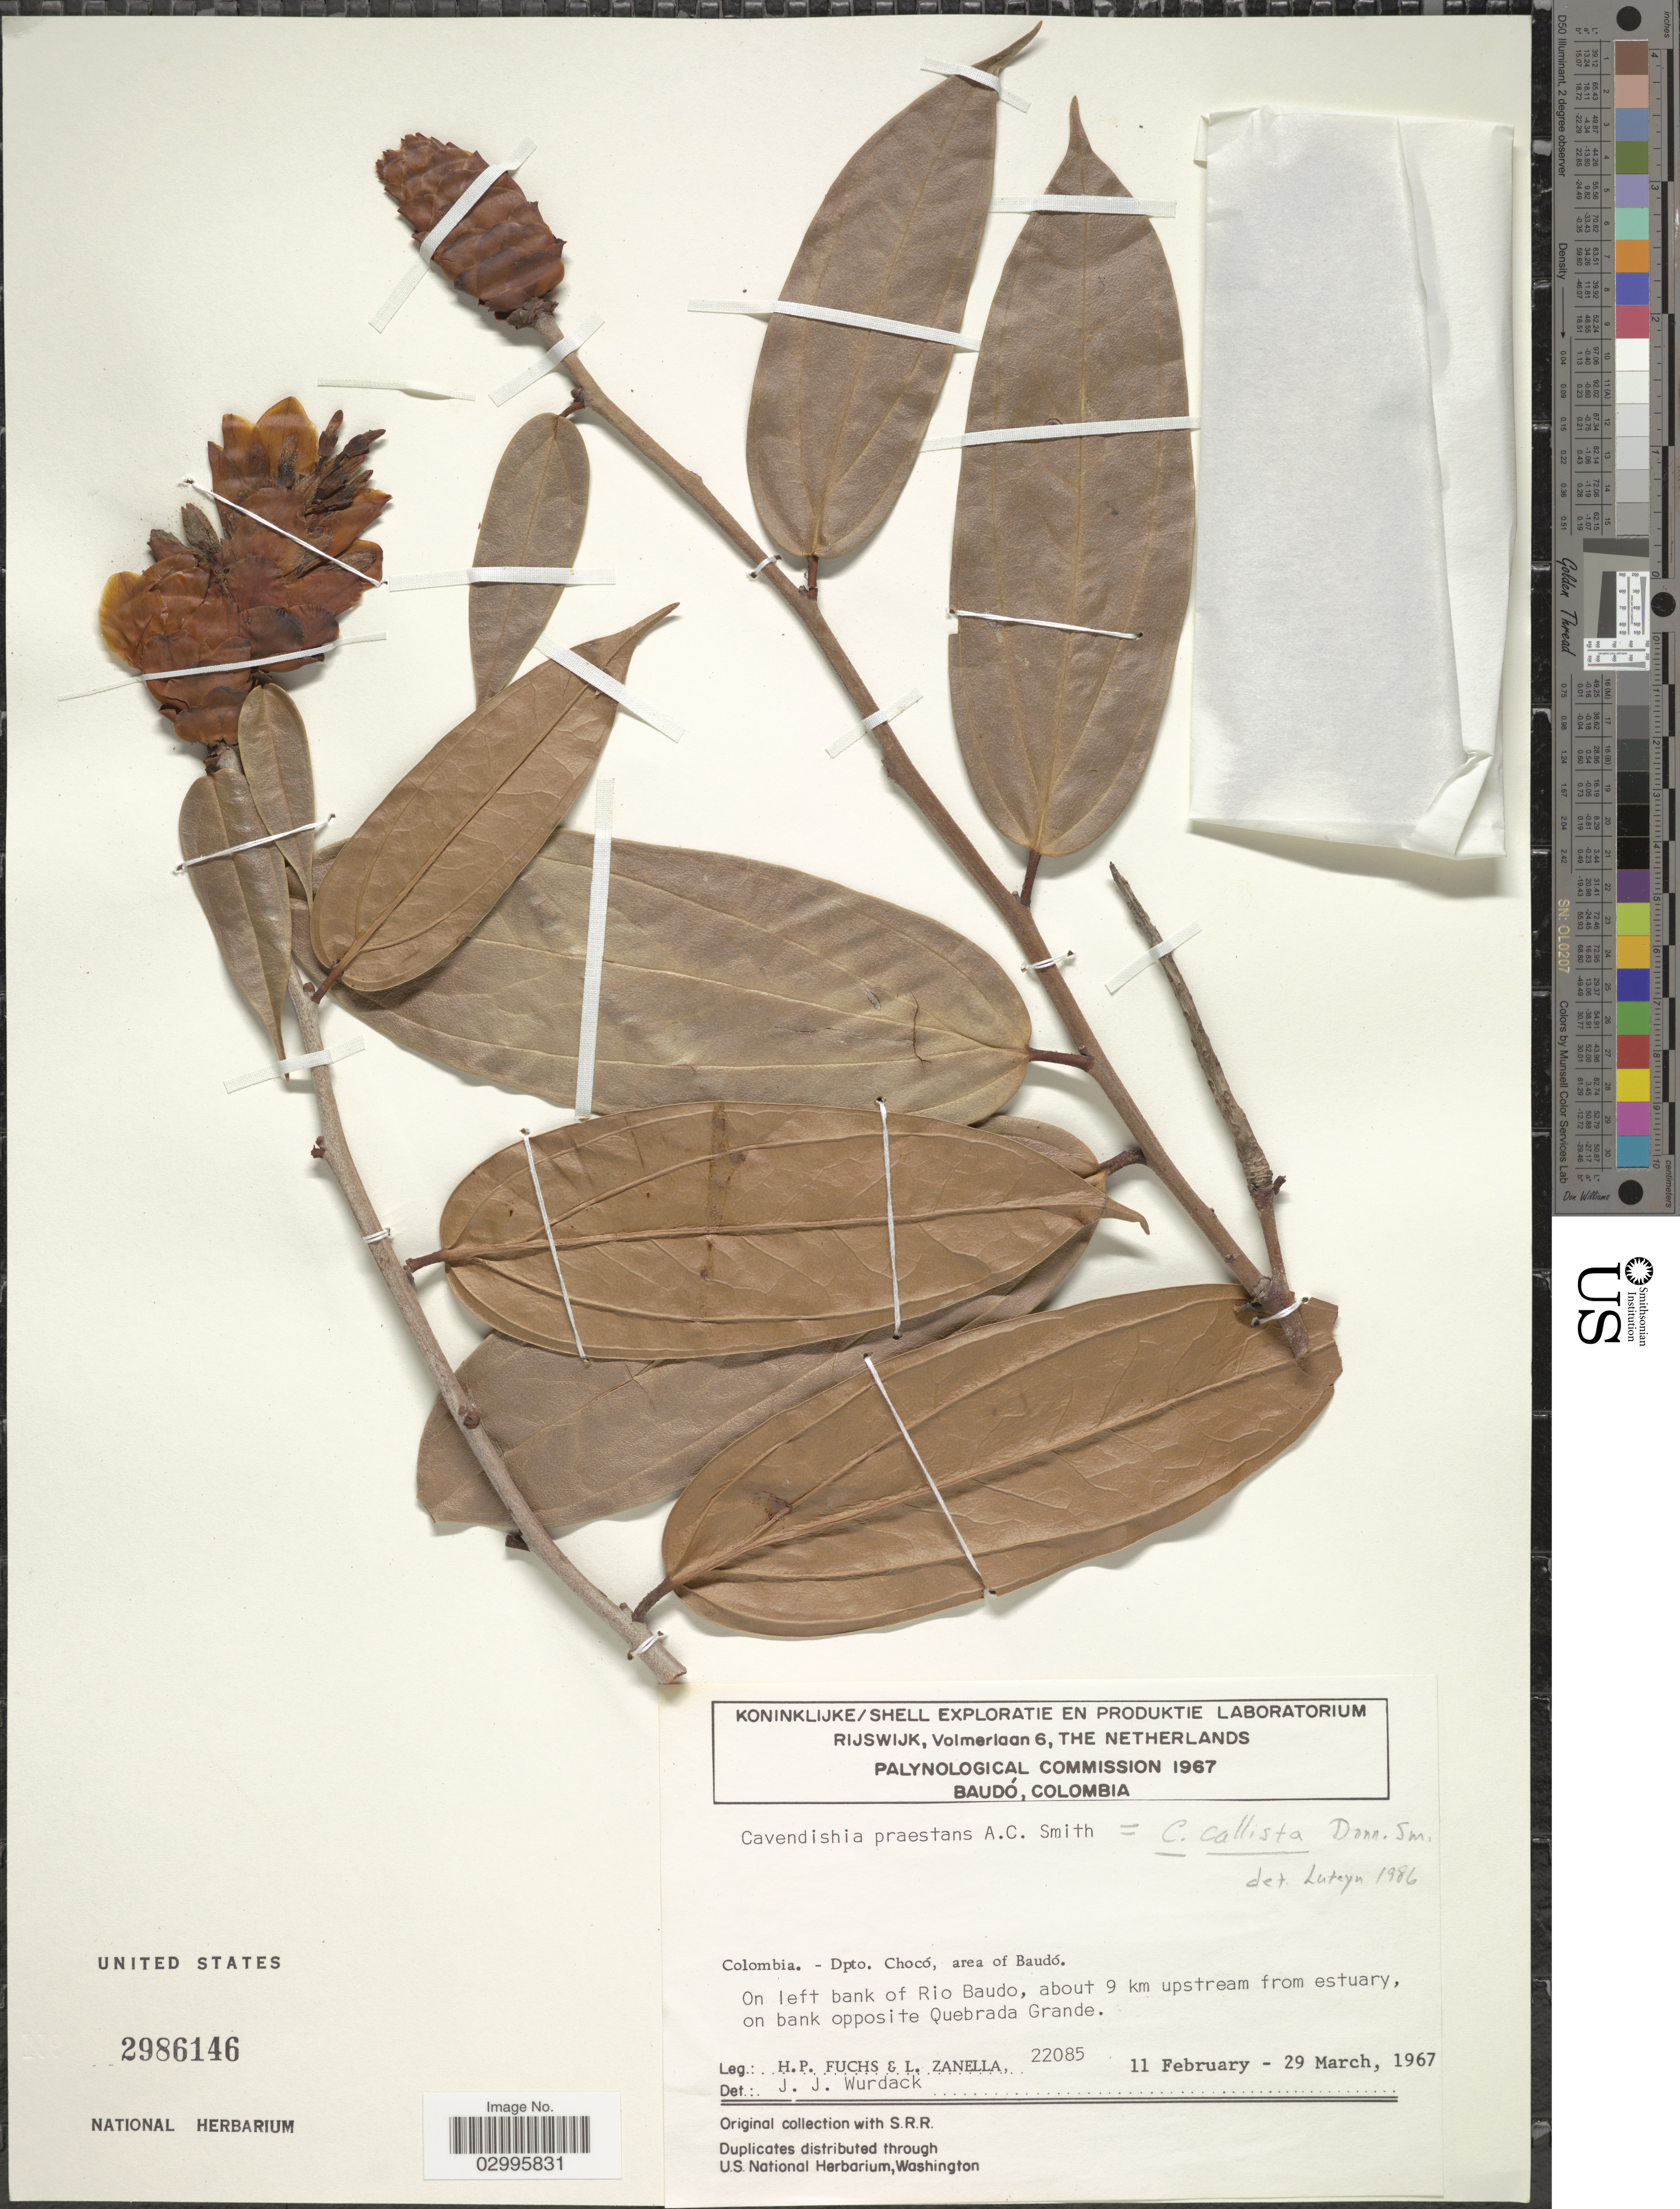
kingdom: Plantae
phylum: Tracheophyta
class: Magnoliopsida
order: Ericales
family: Ericaceae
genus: Cavendishia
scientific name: Cavendishia callista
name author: Donn. Sm.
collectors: H. P. Fuchs & L. Zanella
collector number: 22085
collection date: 1967-02-11/1967-03-29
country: Colombia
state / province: Chocó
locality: Dpto. Chocó, area of Baudó. On left bank of Rio Baudo, about 9 km upstream from estuary, on bank opposite Quebrada Grande.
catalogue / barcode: US 2986146